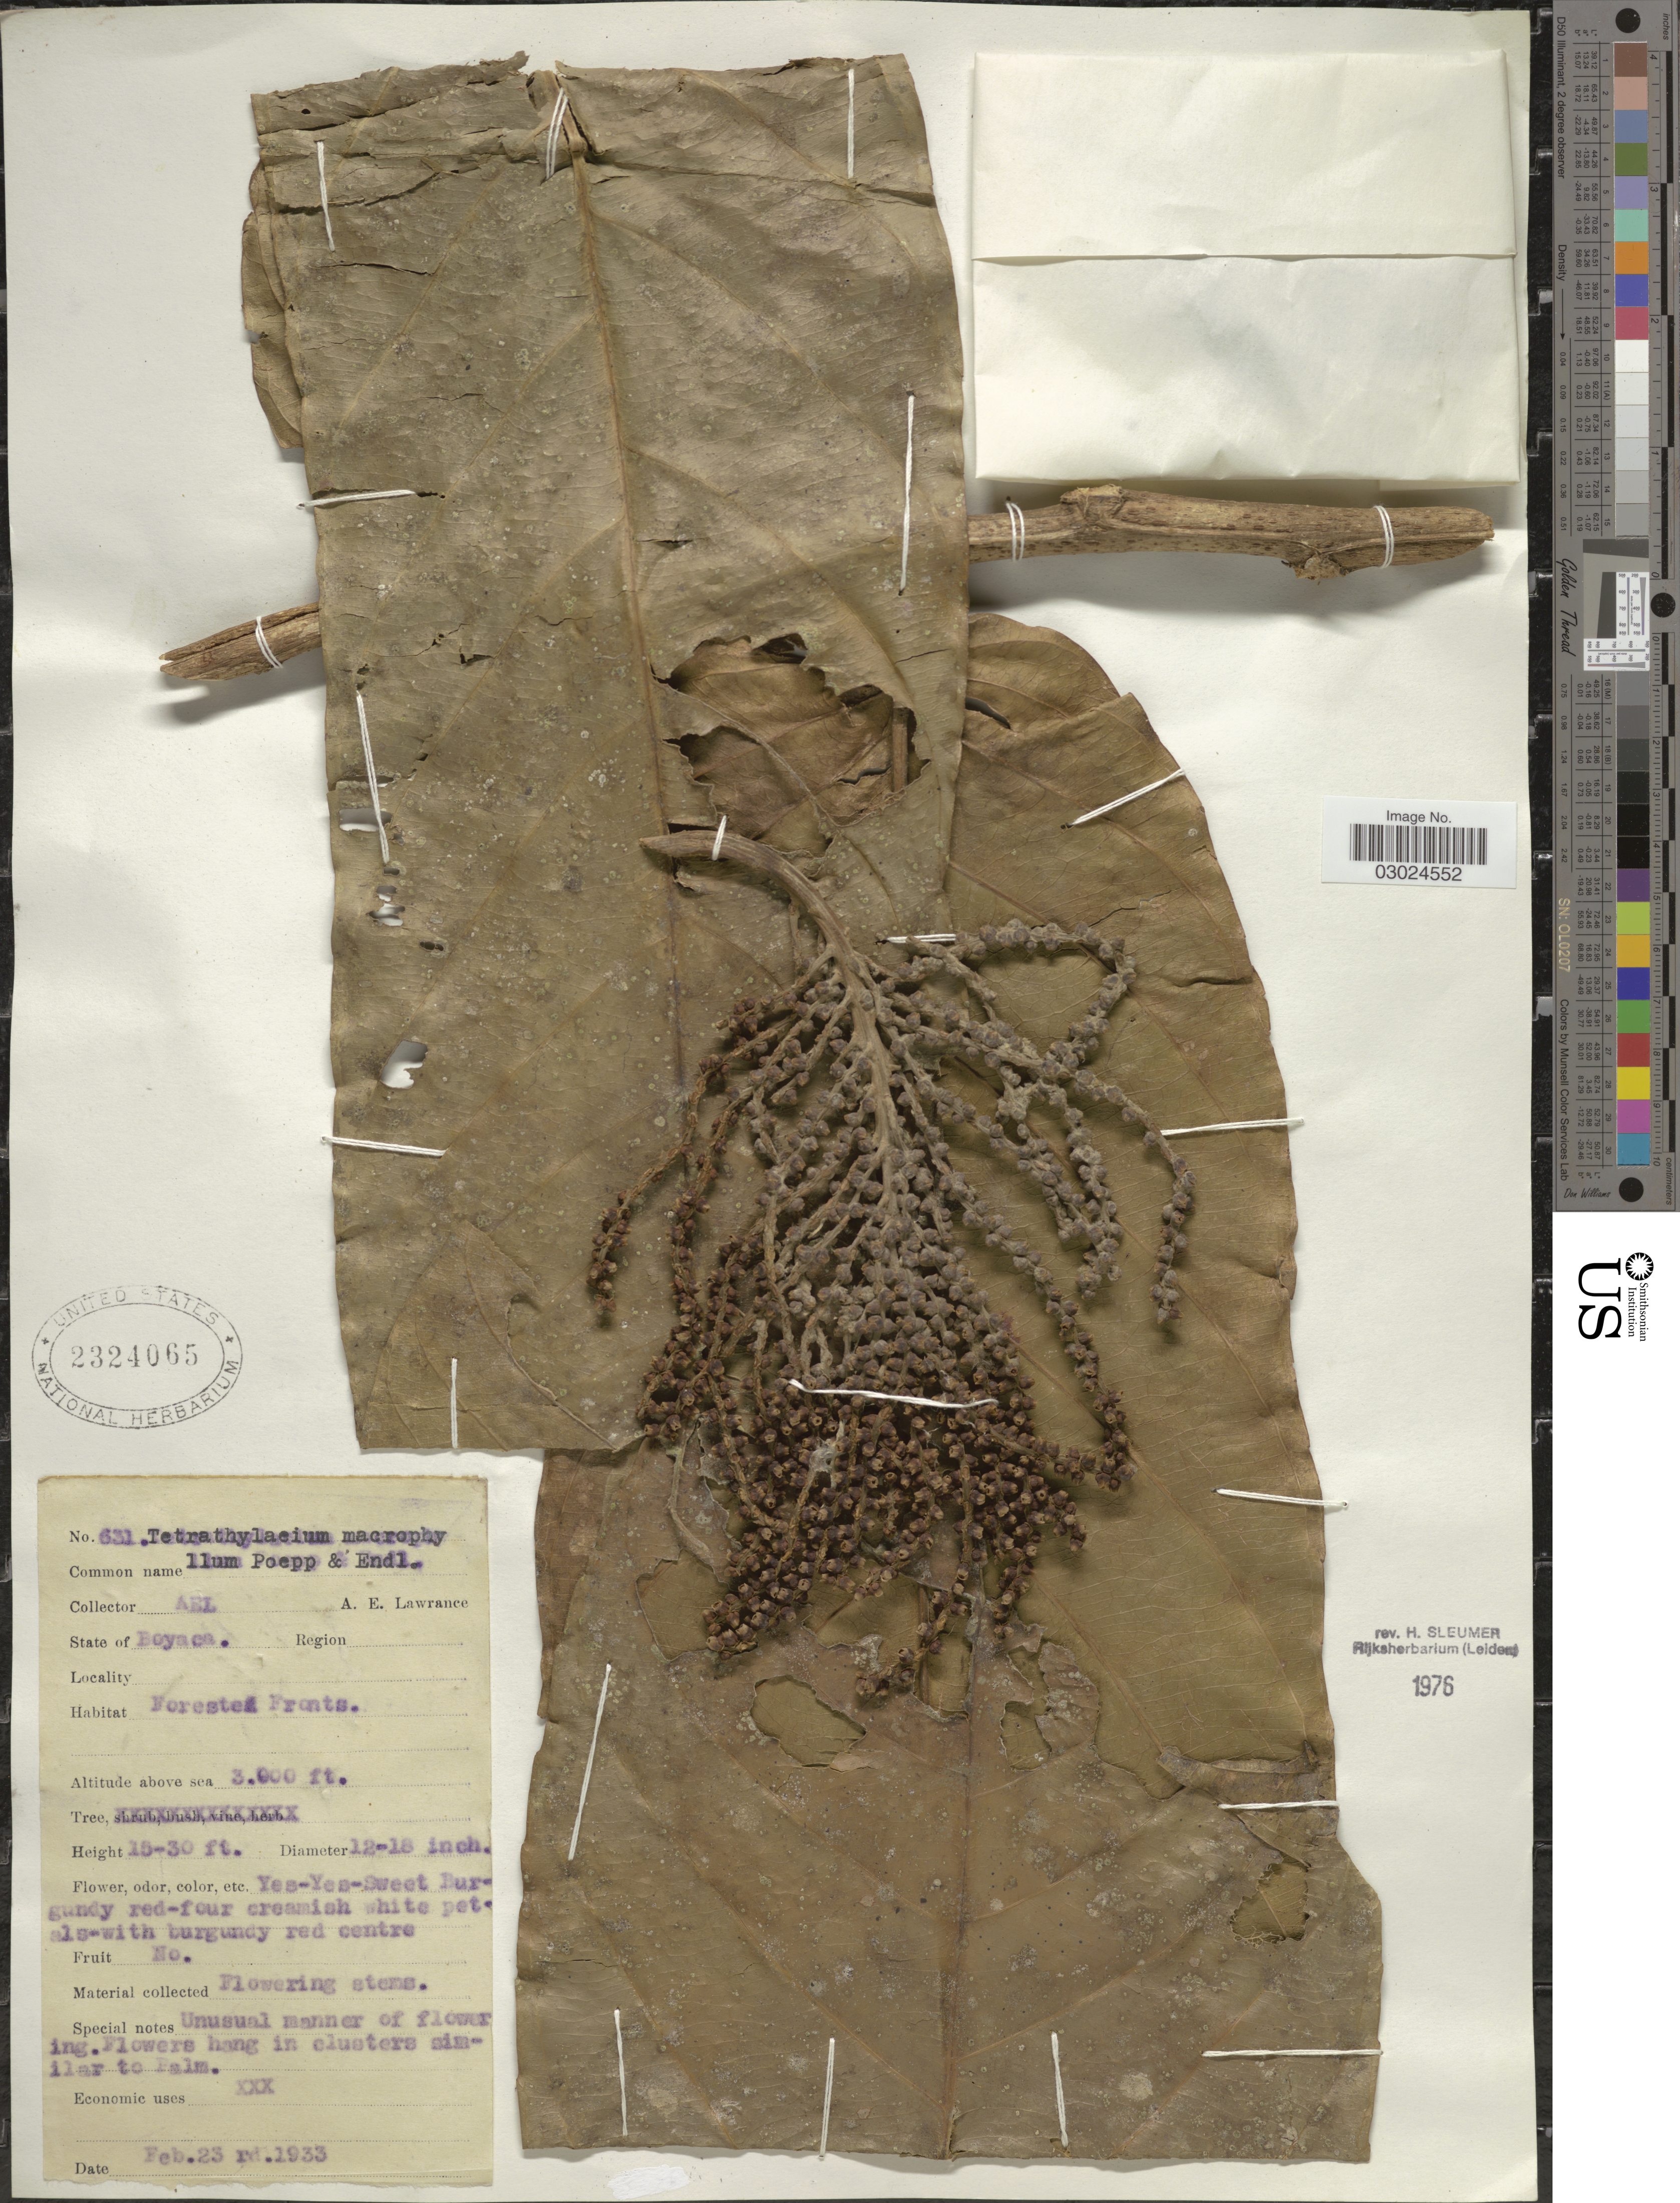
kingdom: Plantae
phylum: Tracheophyta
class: Magnoliopsida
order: Malpighiales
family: Salicaceae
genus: Tetrathylacium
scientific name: Tetrathylacium macrophyllum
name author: Poepp.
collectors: A. Lawrance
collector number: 631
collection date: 1933-02-23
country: Colombia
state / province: Boyacá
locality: Forested Fronts.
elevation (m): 914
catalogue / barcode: US 2324065